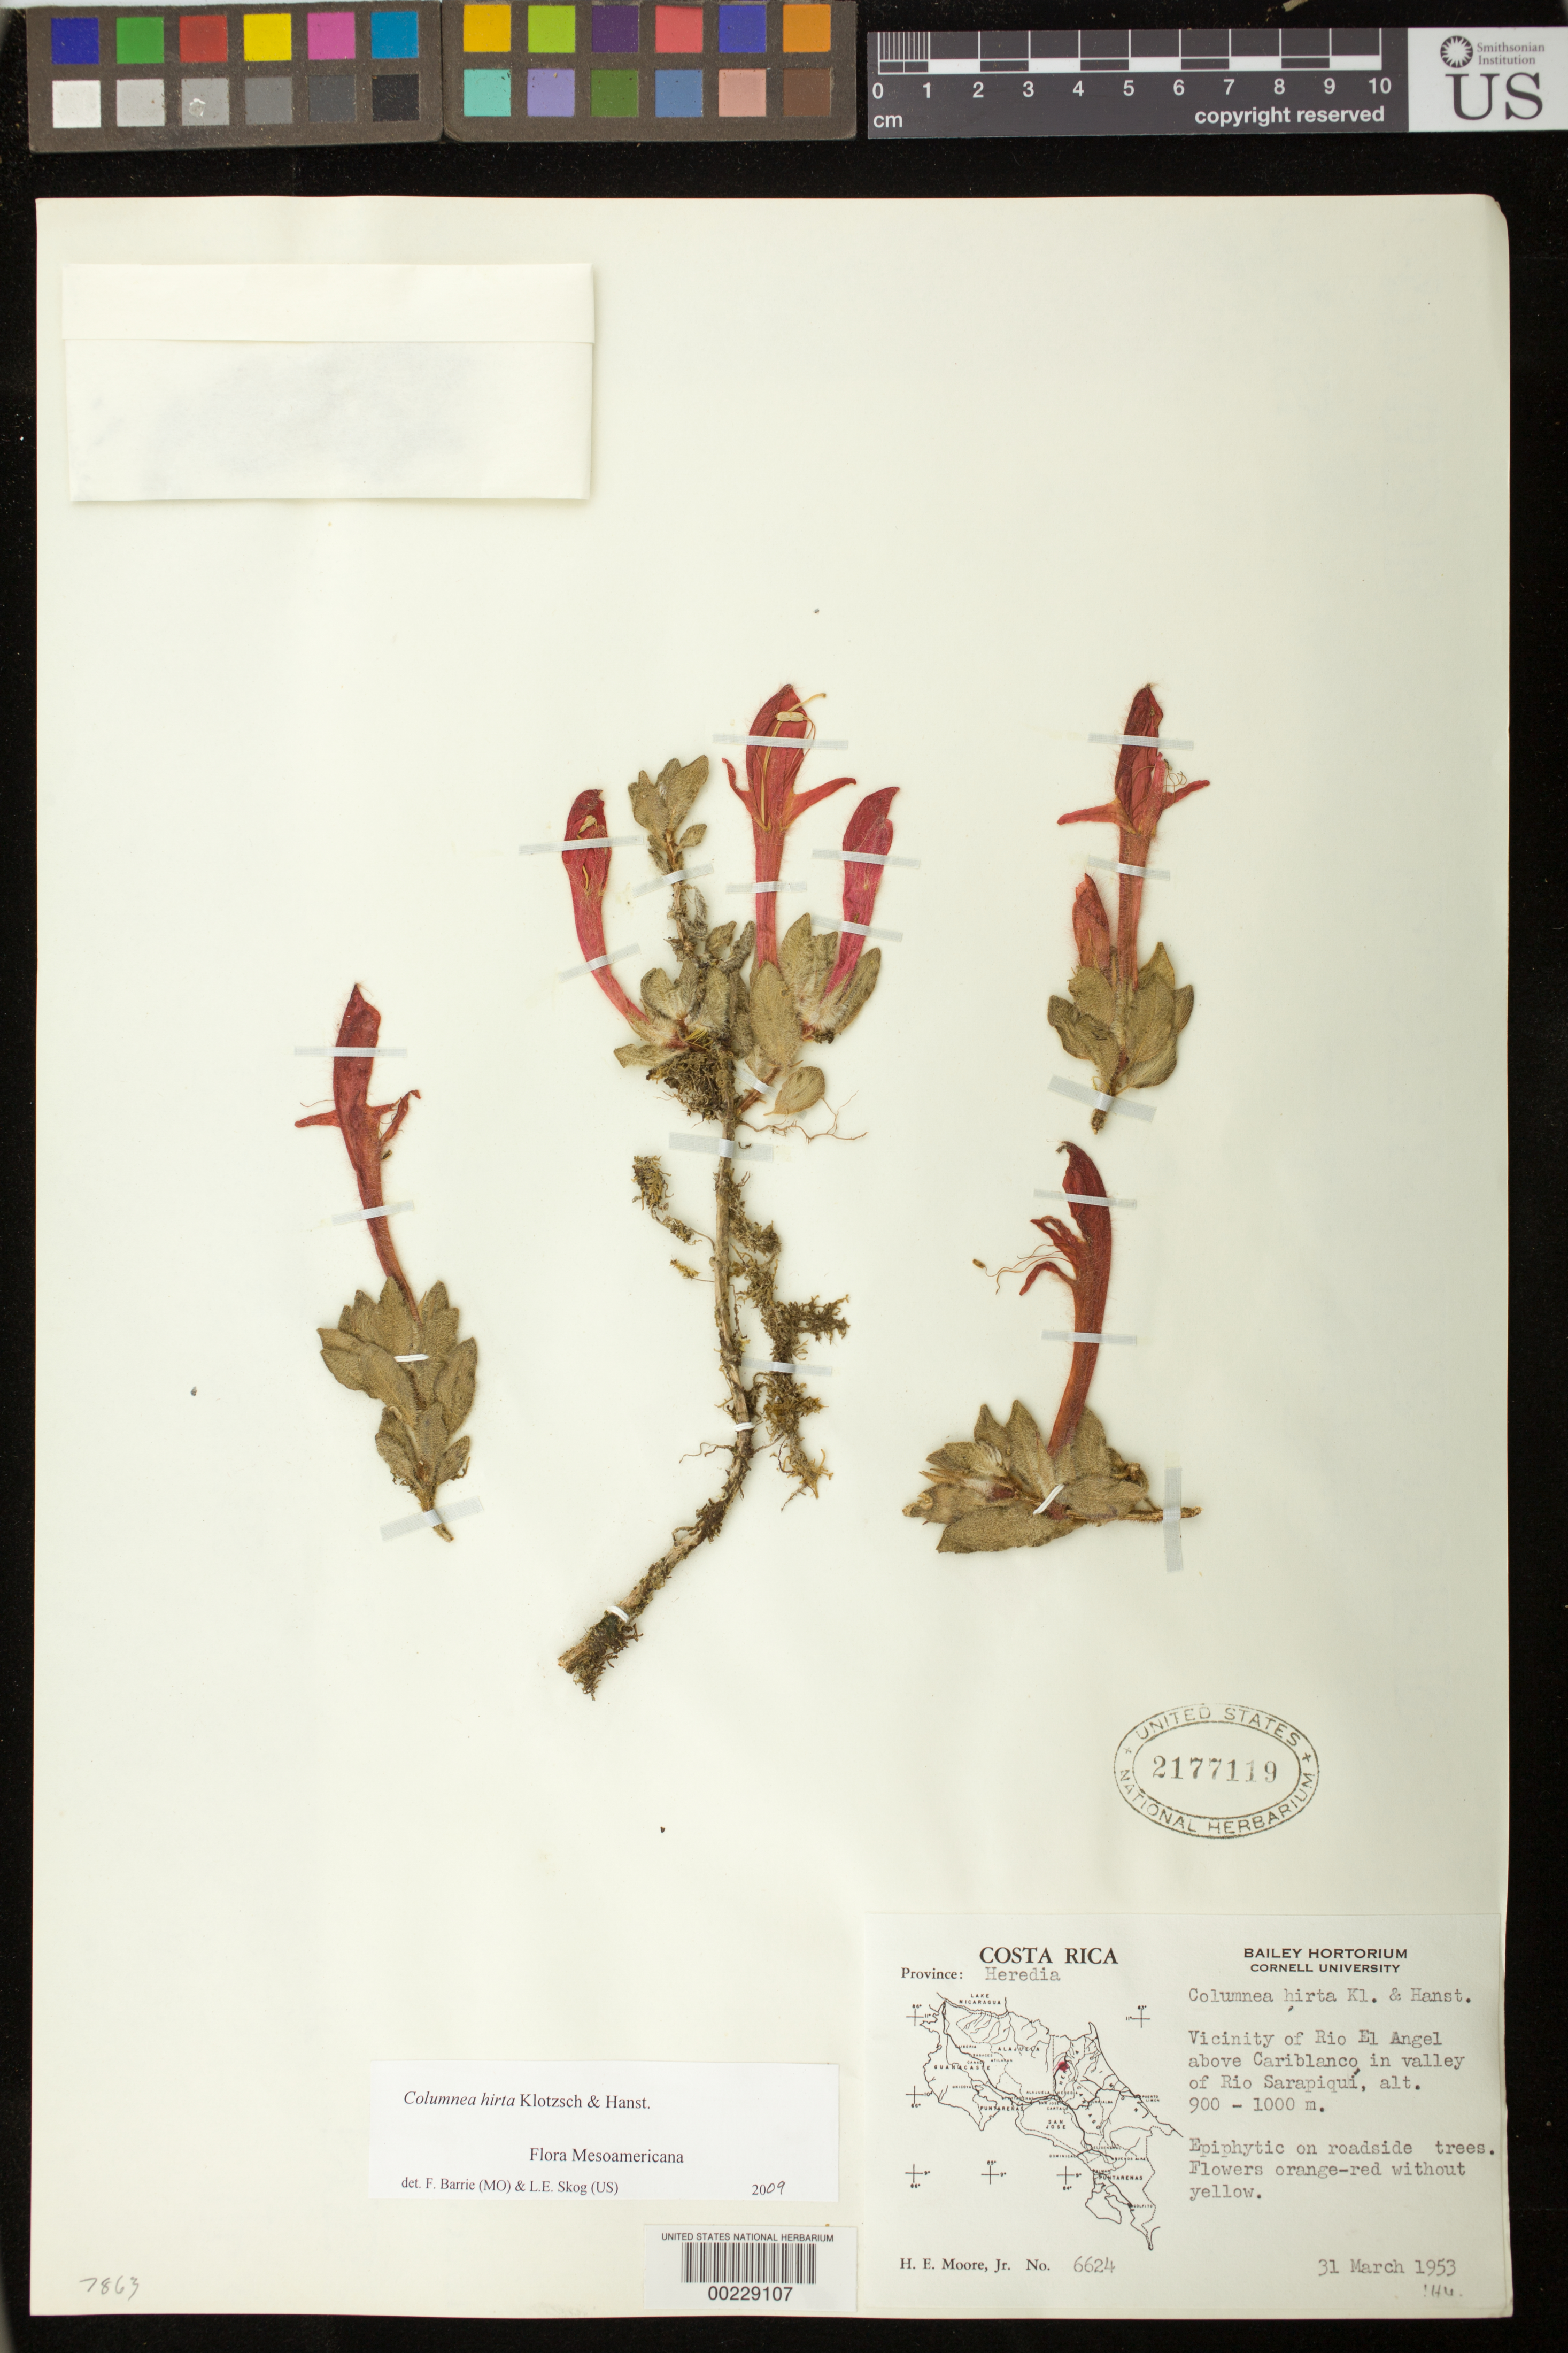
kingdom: Plantae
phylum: Tracheophyta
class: Magnoliopsida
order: Lamiales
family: Gesneriaceae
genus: Columnea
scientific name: Columnea hirta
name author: Klotzsch & Hanst.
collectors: H. E. Moore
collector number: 6624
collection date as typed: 31 Mar 1953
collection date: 1953-03-31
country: Costa Rica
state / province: Heredia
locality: Vicinity of Rio El Angel above Cariblanco in valley of Rio Sarapiqui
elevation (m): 900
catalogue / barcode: US 2177119